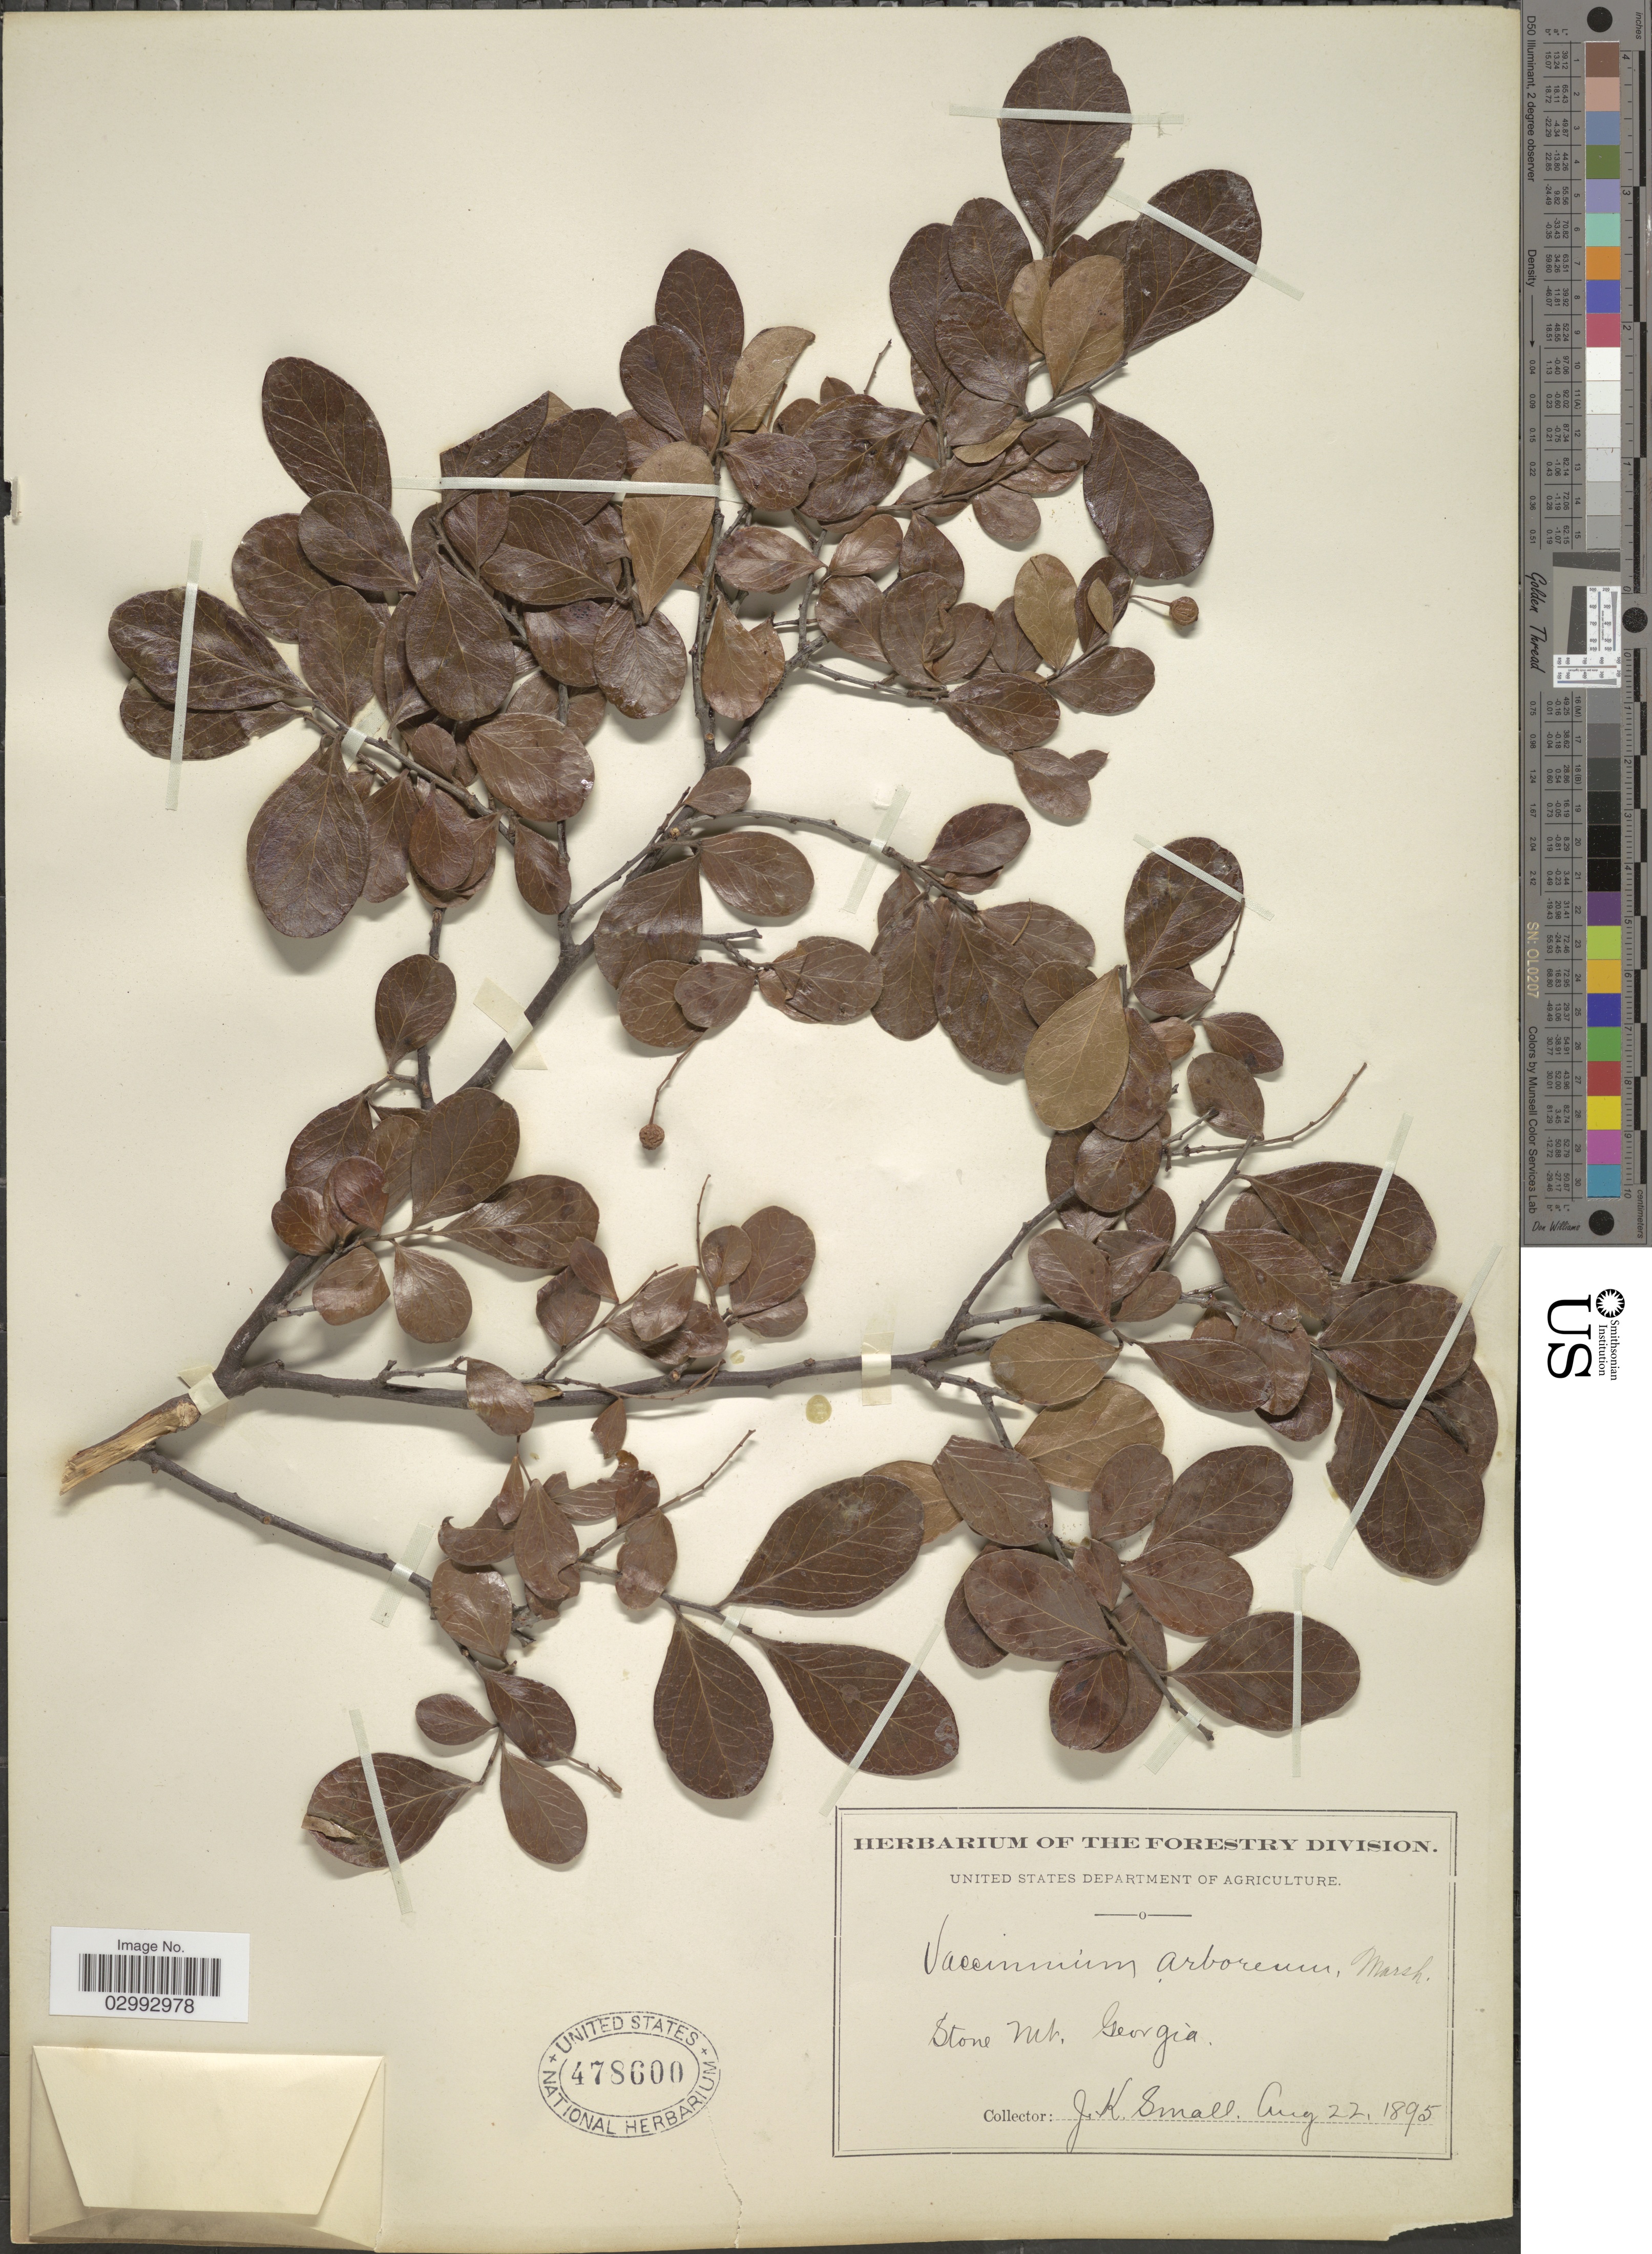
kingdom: Plantae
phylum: Tracheophyta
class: Magnoliopsida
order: Ericales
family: Ericaceae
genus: Batodendron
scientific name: Batodendron arboreum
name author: Nutt.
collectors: J. K. Small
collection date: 1895-08-22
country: United States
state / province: Georgia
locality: Stone Mt.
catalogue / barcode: US 478600